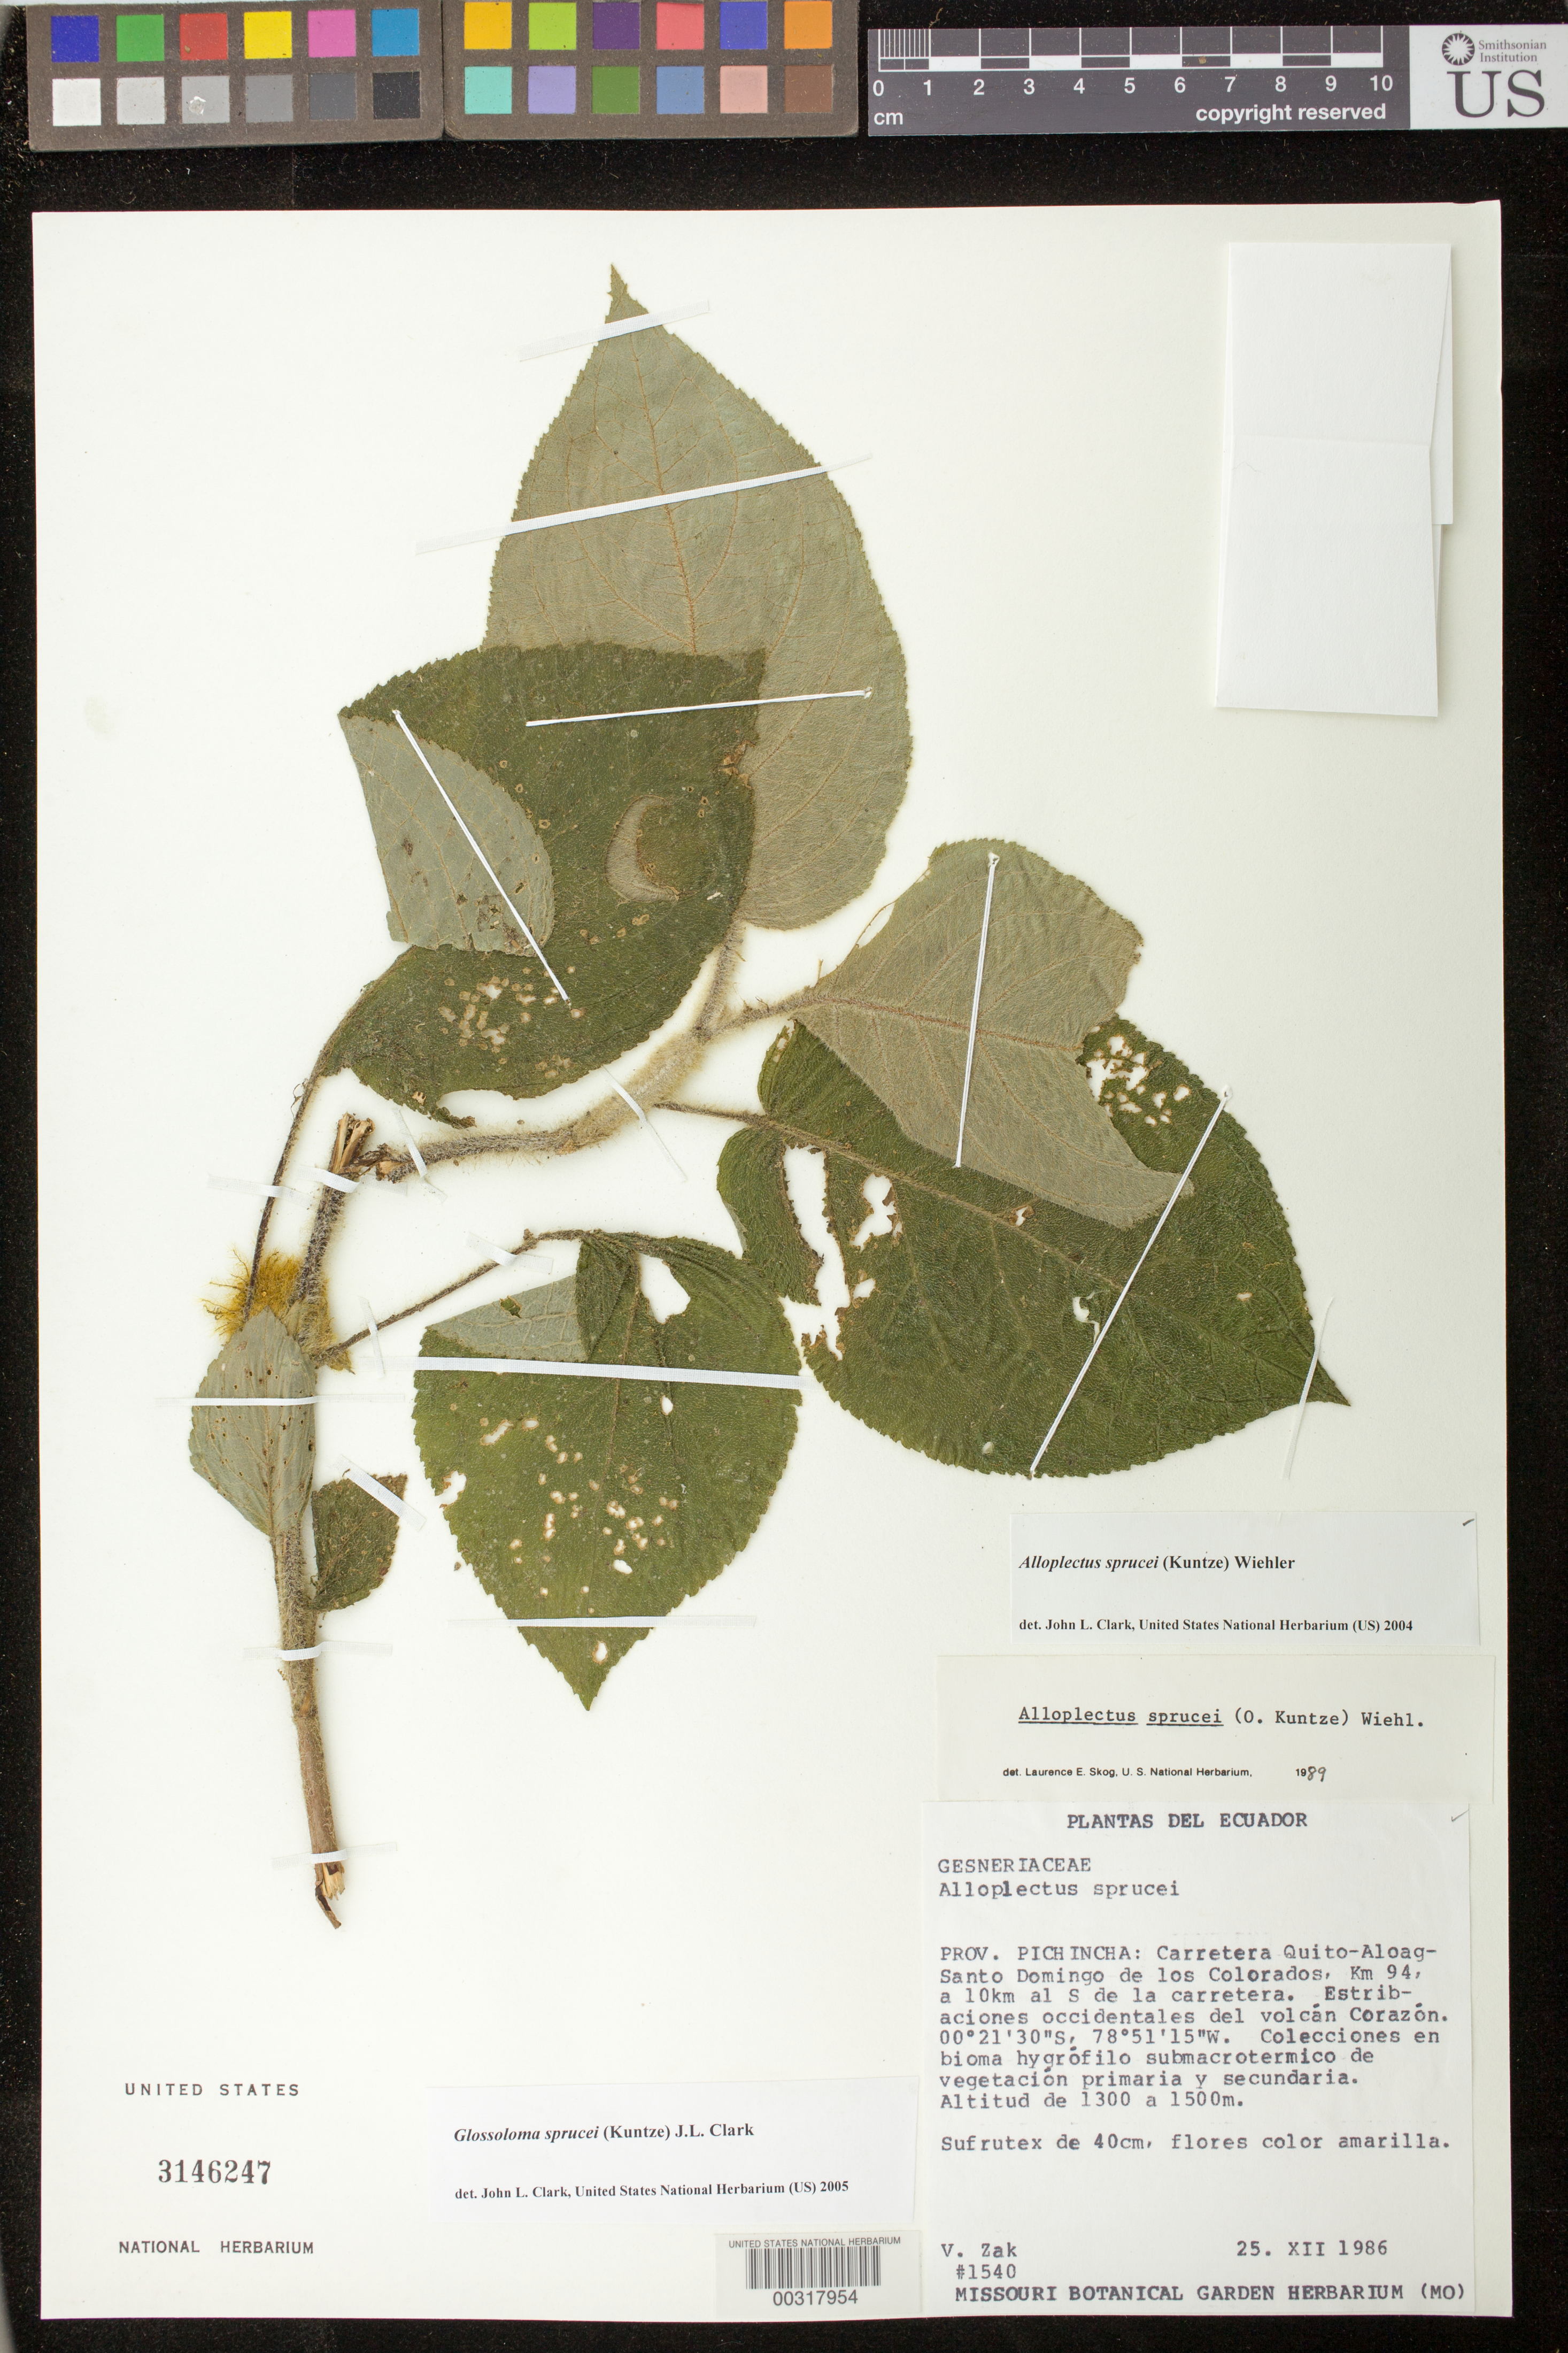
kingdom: Plantae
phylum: Tracheophyta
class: Magnoliopsida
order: Lamiales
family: Gesneriaceae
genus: Glossoloma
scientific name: Glossoloma sprucei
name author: (Kuntze) J.L. Clark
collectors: V. Zak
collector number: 1540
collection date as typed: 25 Dec 1986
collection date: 1986-12-25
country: Ecuador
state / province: Pichincha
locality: Quito - Aloag - Santo Domingo de los Colorados highway, km 94, 10 km S of the highway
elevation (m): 1300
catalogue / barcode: US 3146247